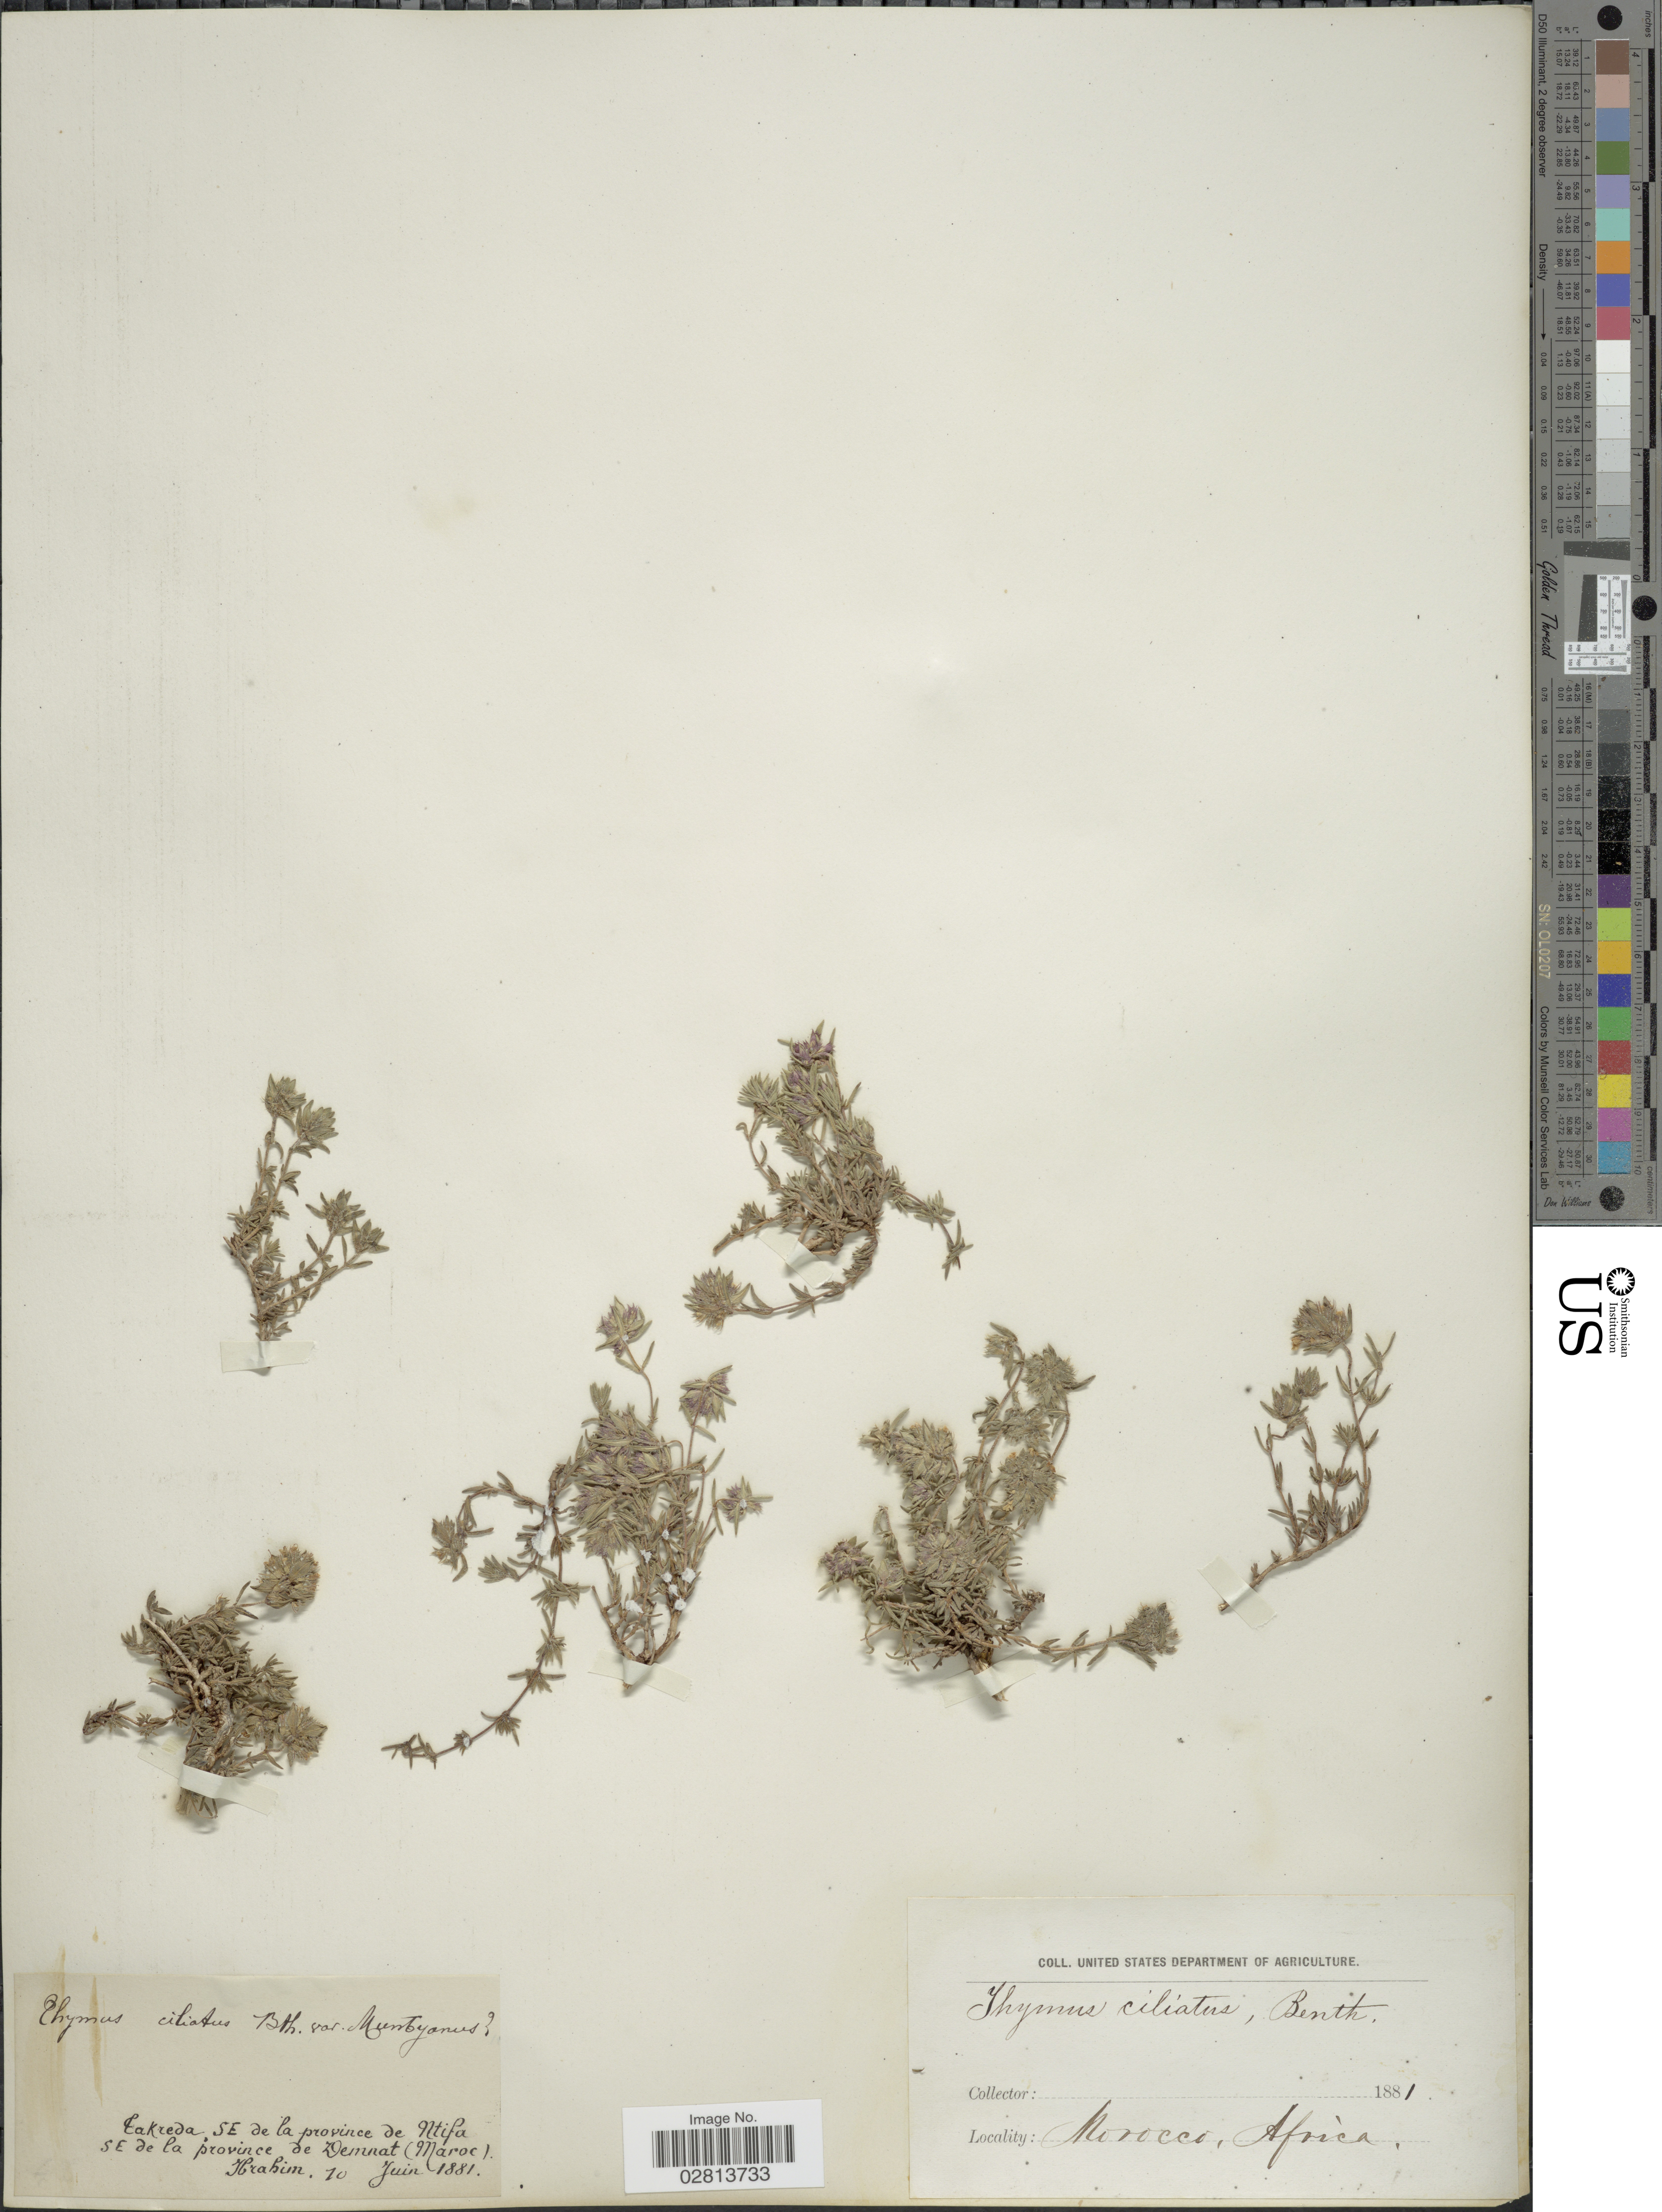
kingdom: Plantae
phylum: Tracheophyta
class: Magnoliopsida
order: Lamiales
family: Lamiaceae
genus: Thymus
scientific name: Thymus ciliatus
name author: Lam.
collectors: -. Ibrahim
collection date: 1881-06-10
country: Morocco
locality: Takreda, SE de la province de Ntifa SE de la province de Demnat (Maroc).